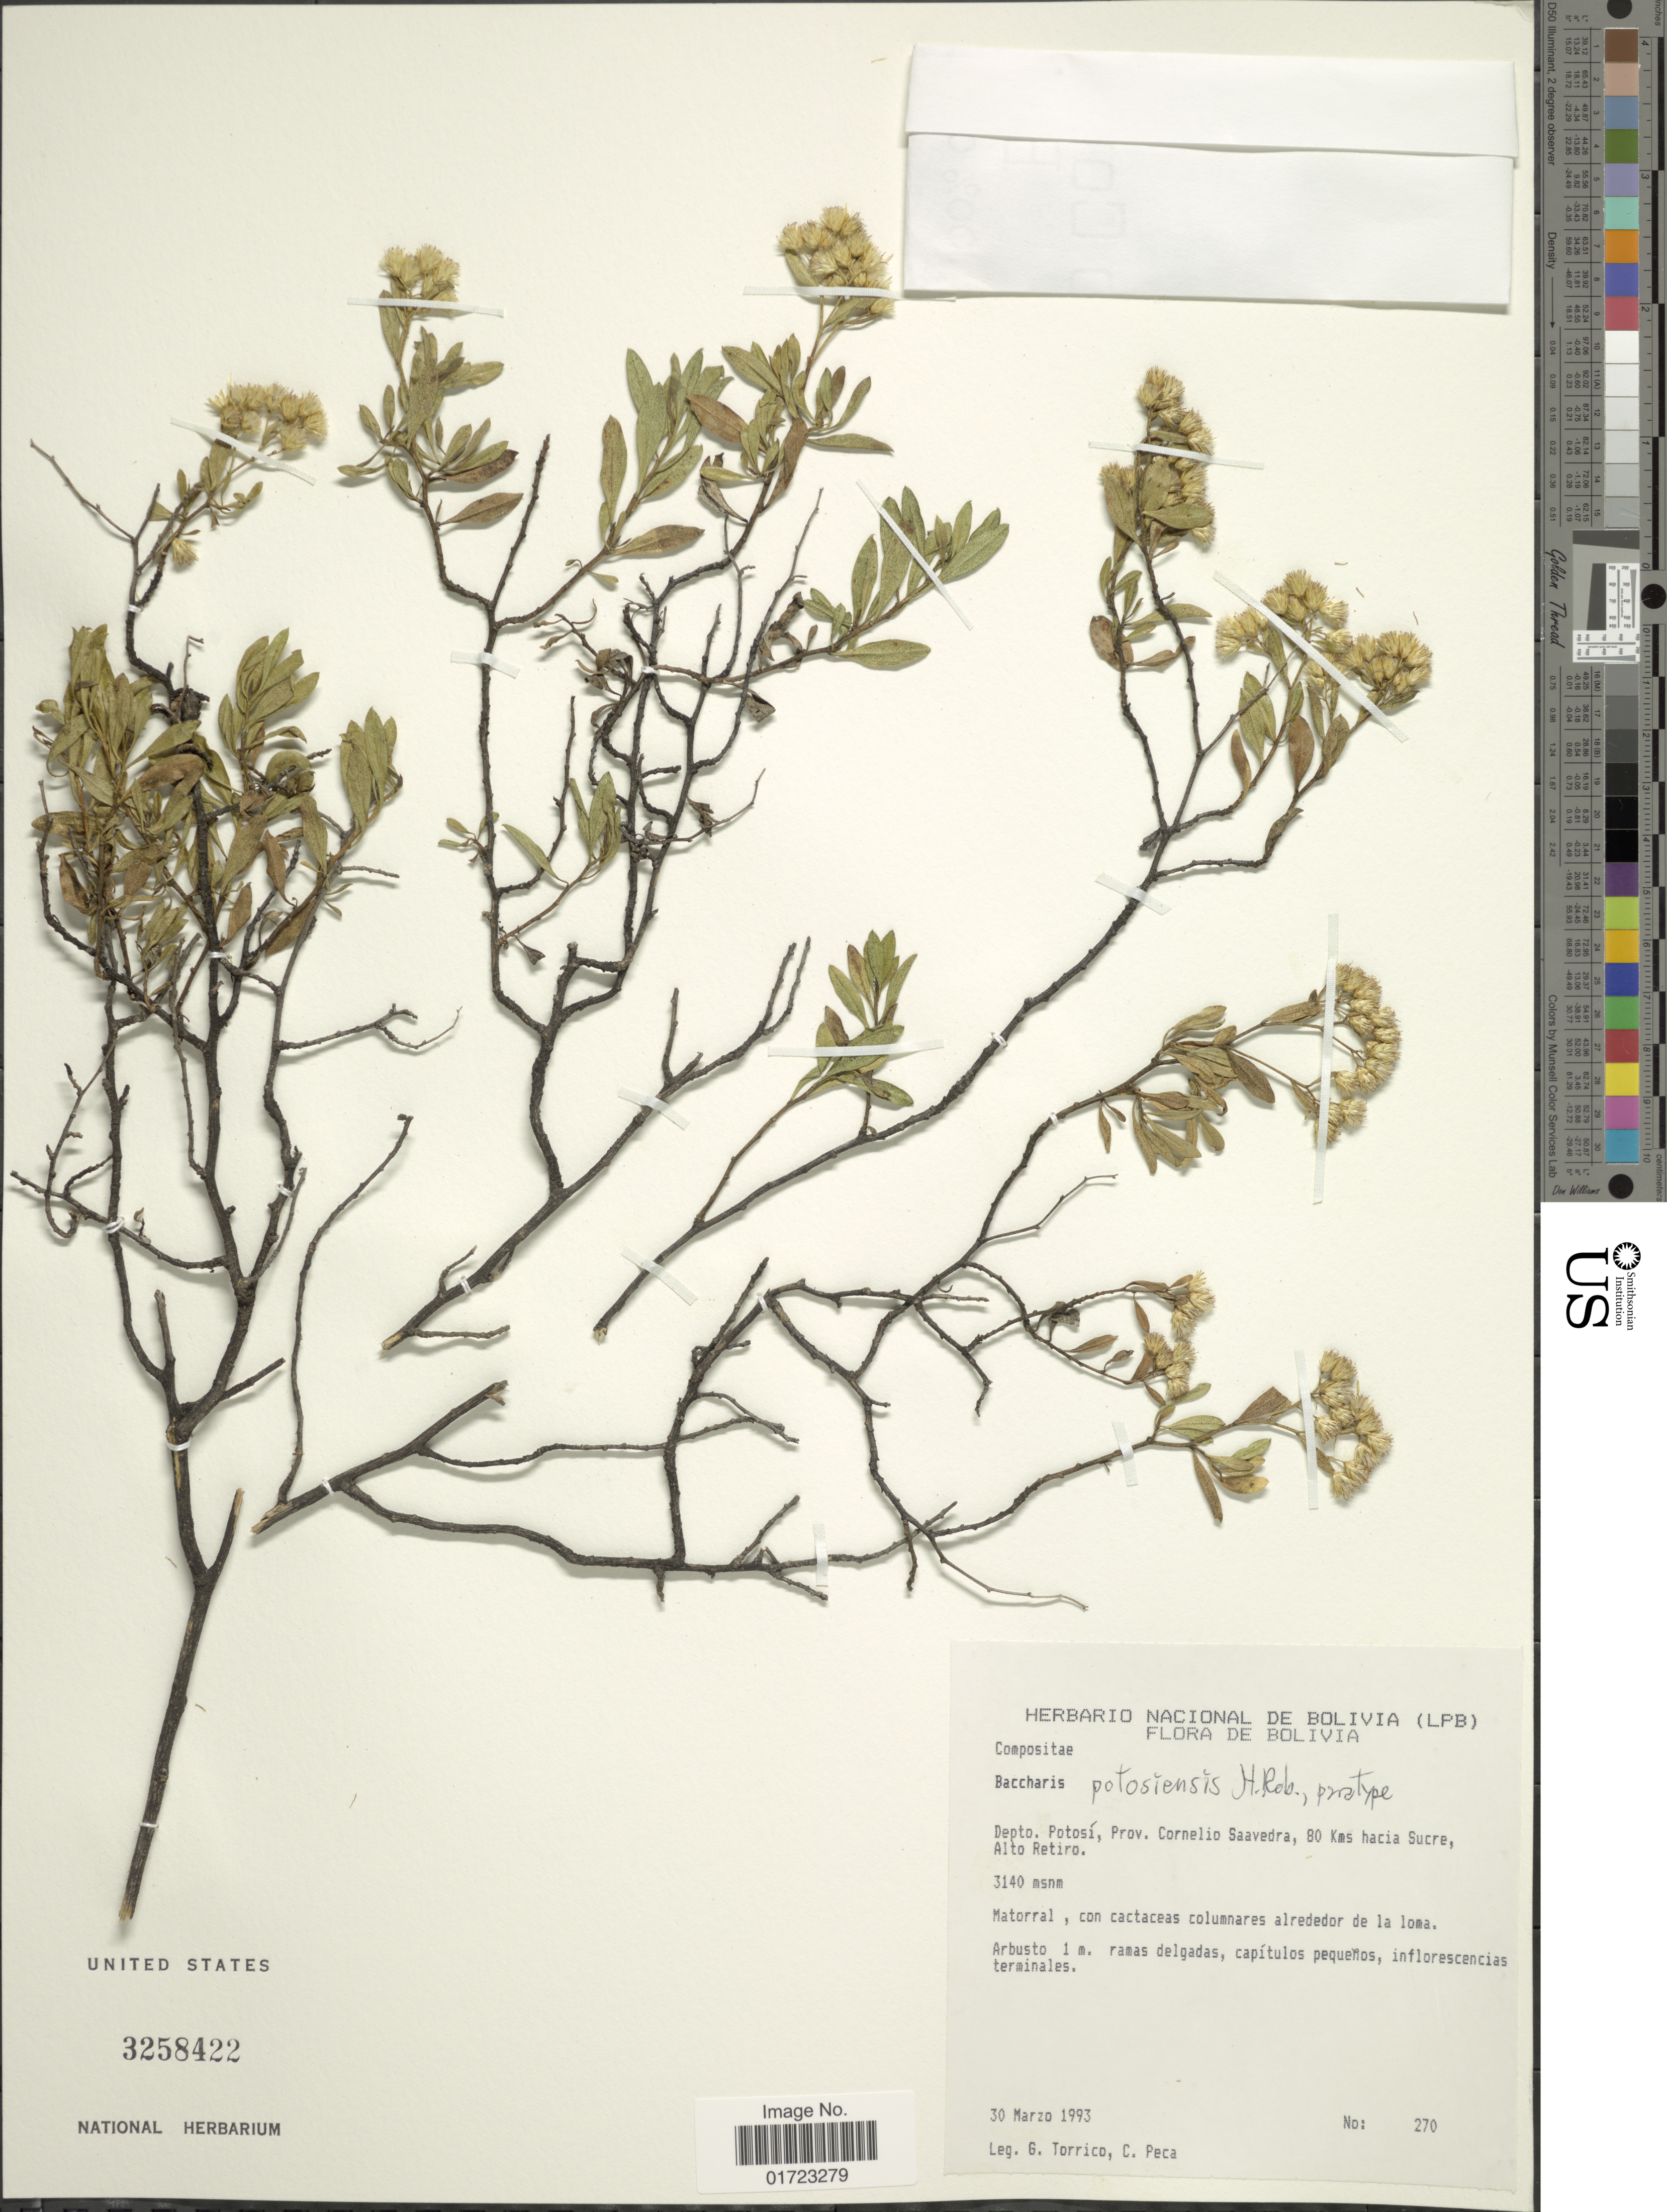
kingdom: Plantae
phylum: Tracheophyta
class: Magnoliopsida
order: Asterales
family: Asteraceae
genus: Baccharis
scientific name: Baccharis potosiensis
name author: H. Rob.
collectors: G. Torrico & C. Peca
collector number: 270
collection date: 1993-03-30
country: Bolivia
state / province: Potosi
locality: Depto, Potosi, Prov. Cornelio Saavedra, 80 kms hacia Sucre Alto Retiro.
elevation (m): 3140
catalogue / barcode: US 3258422